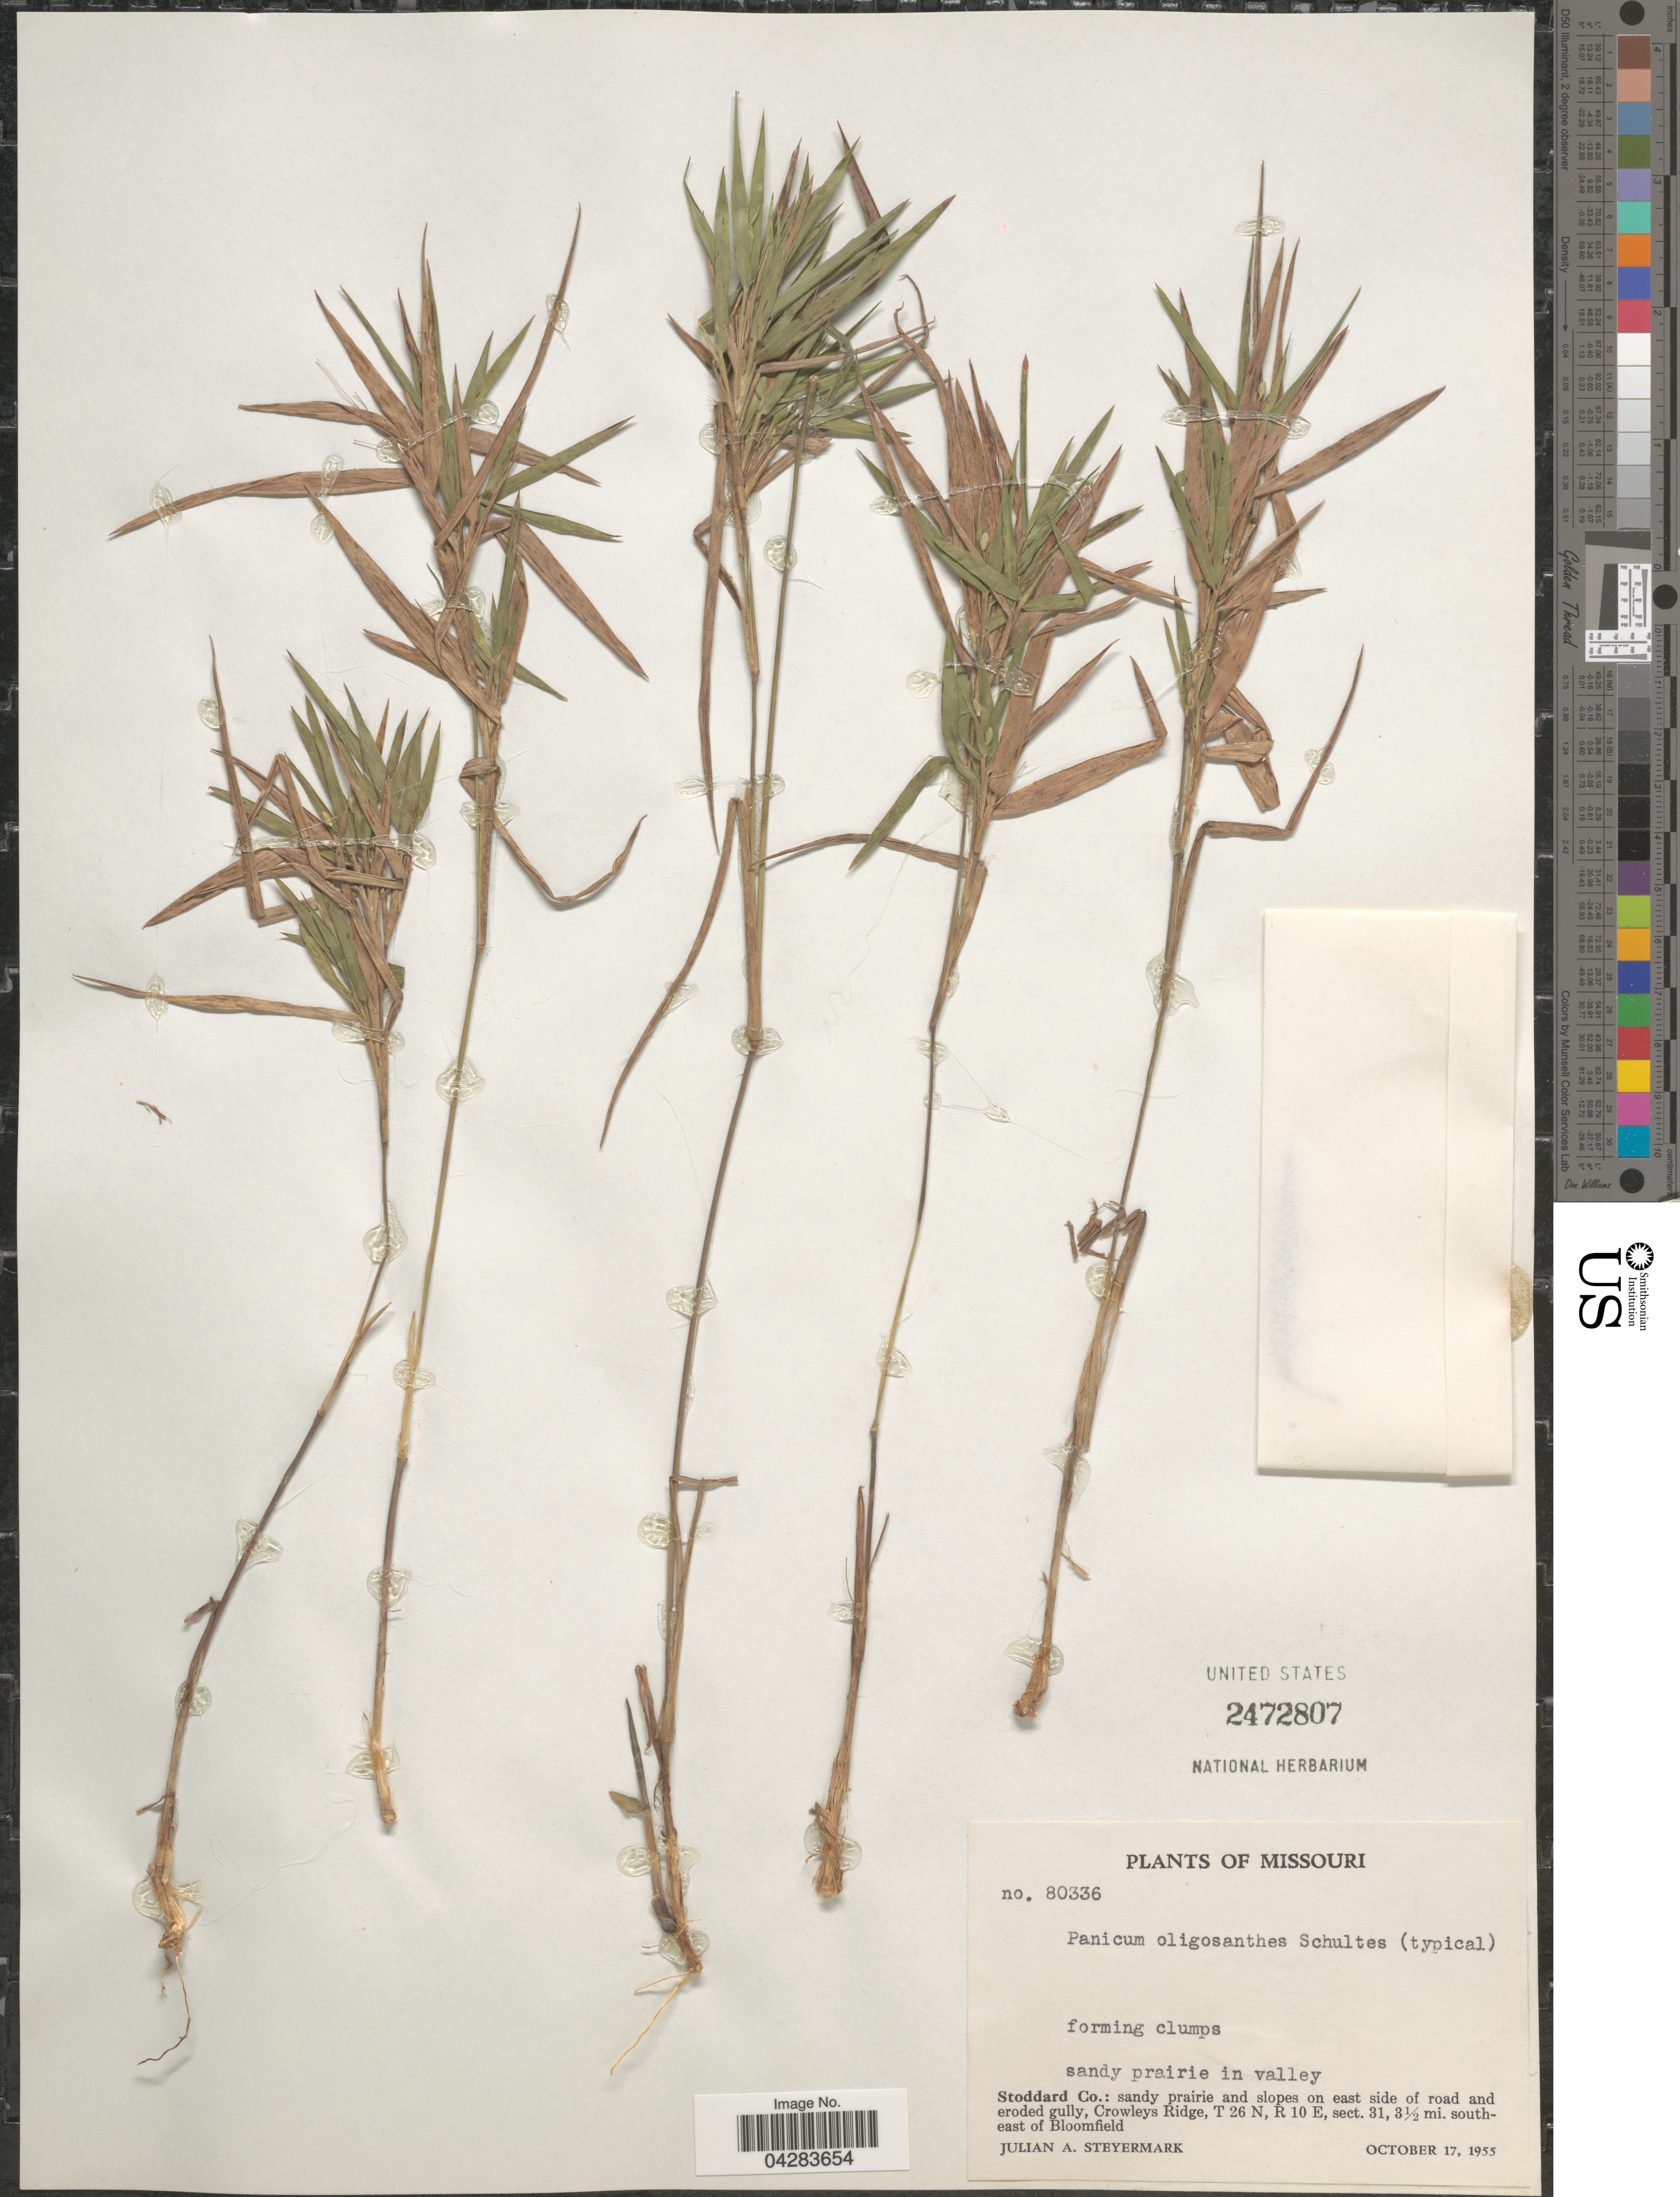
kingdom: Plantae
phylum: Tracheophyta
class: Liliopsida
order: Poales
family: Poaceae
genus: Dichanthelium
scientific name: Dichanthelium oligosanthes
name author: (Schult.) Gould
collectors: J. Steyermark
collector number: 80336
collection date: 1955-10-17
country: United States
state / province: Missouri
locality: Sandy prairie in valley. Stoddard Co.: sandy prairie and slopes on east side of road and eroded gully, Crowleys Ridge, T 26 N, R 10 E, sect. 31, 3½ mi. south-east of Bloomfield.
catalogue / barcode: US 2472807